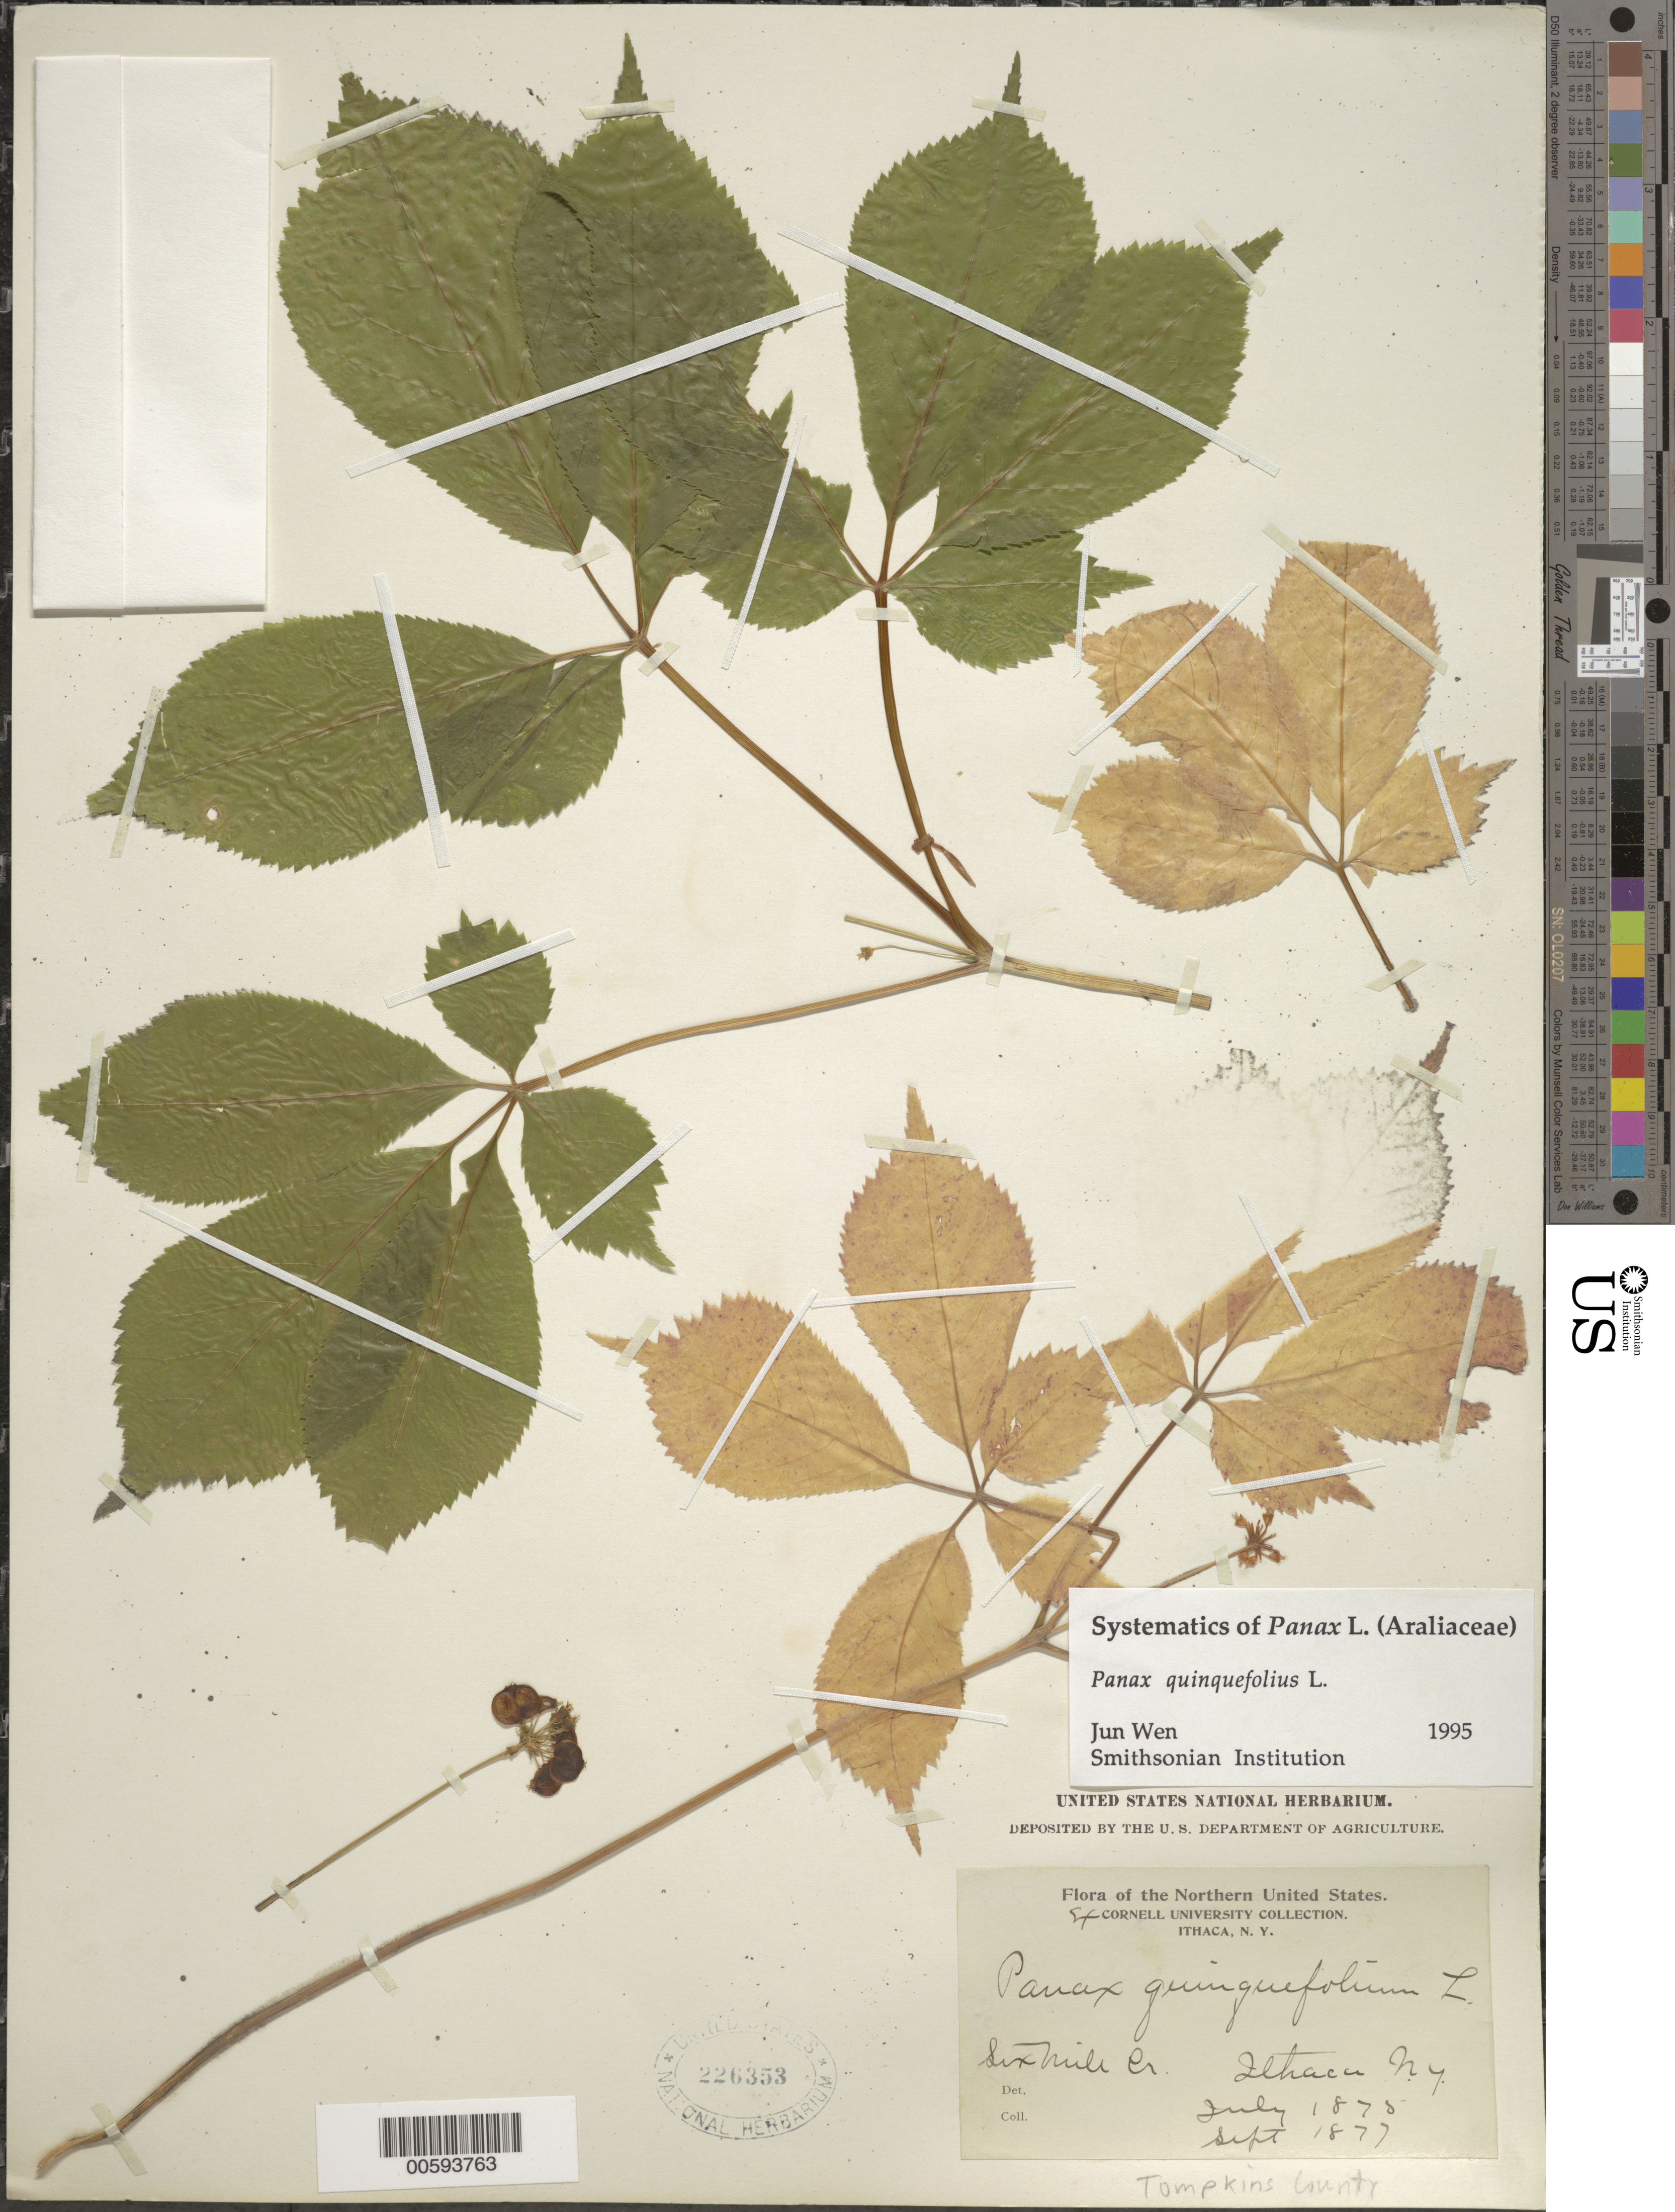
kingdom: Plantae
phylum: Tracheophyta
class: Magnoliopsida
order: Apiales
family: Araliaceae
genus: Panax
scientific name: Panax quinquefolius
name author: L.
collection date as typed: Jul 1875 to -- Sep 1877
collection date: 1875-07/1877-09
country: United States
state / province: New York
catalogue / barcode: US 226353